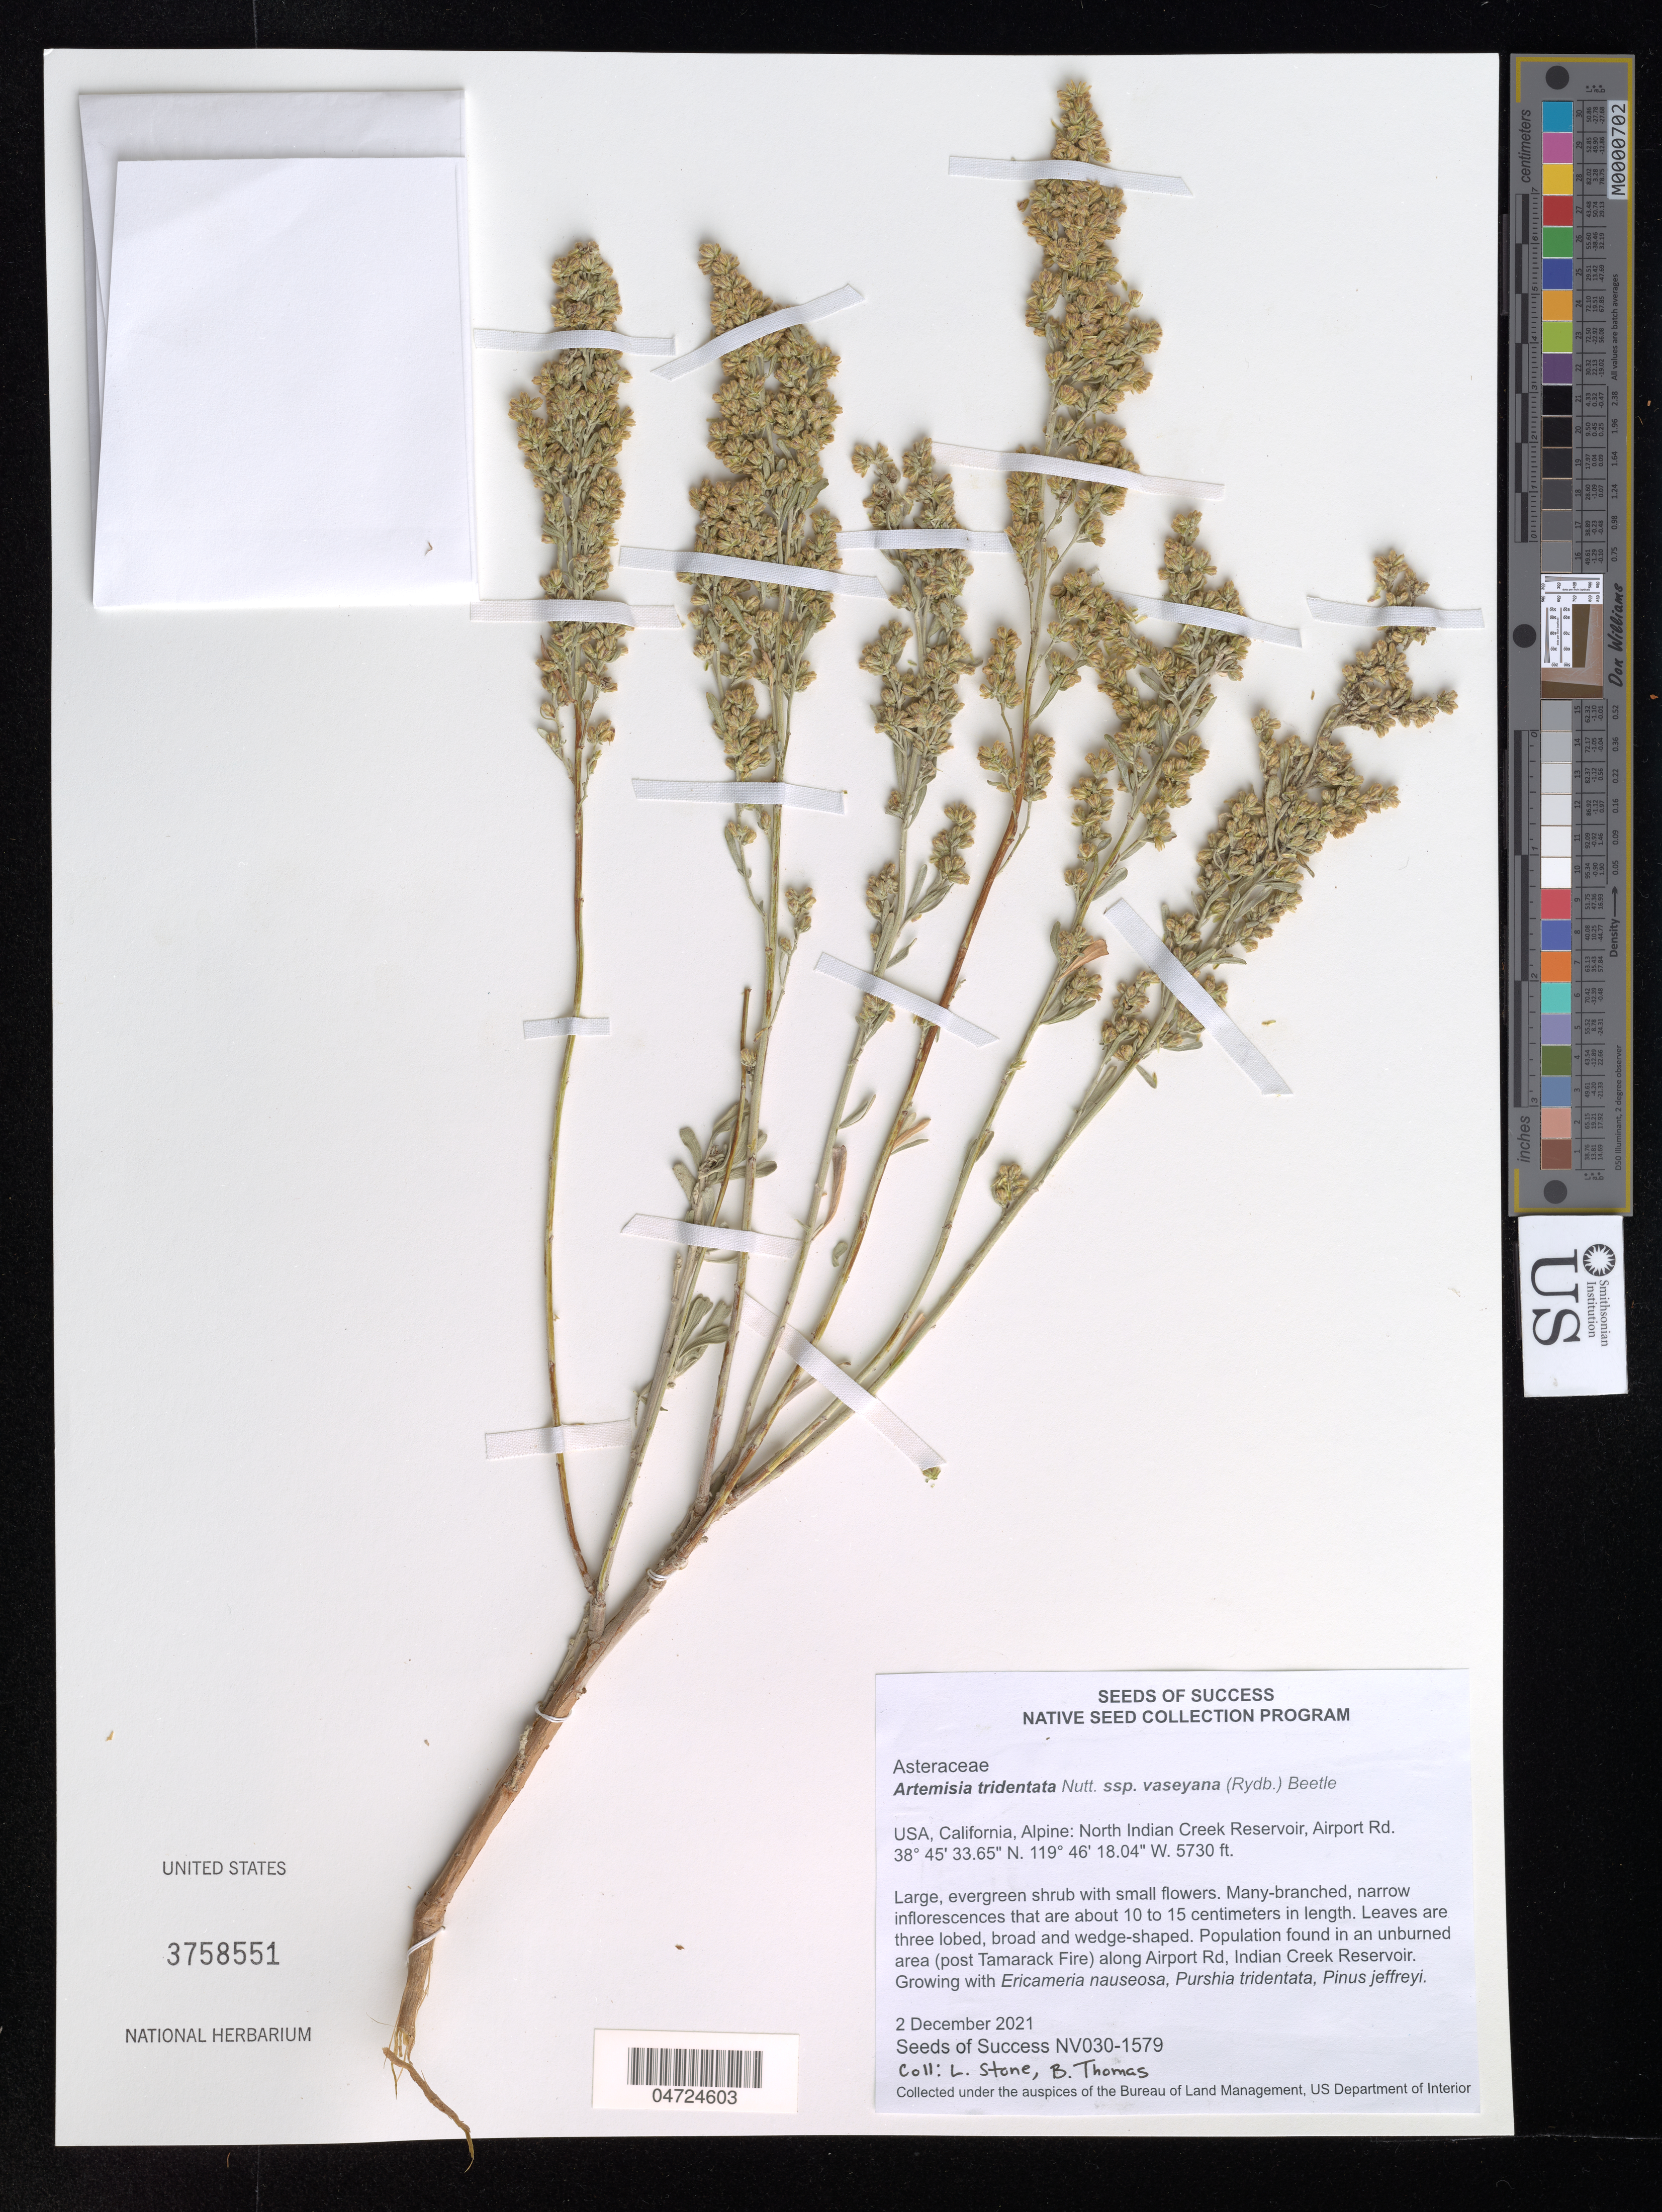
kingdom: Plantae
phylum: Tracheophyta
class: Magnoliopsida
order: Asterales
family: Asteraceae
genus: Artemisia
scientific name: Artemisia tridentata subsp. vaseyana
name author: (Rydb.) Beetle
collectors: L. Stone & B. Thomas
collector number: NV030-1579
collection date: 2021-12-02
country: United States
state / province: California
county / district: Alpine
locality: Alpine: North Indian Creek Reservoir, Airport Rd. Population found in an unburned area (post Tamarack Fire) along Airport Rd, Indian Creek Reservoir.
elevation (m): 1747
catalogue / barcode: US 3758551